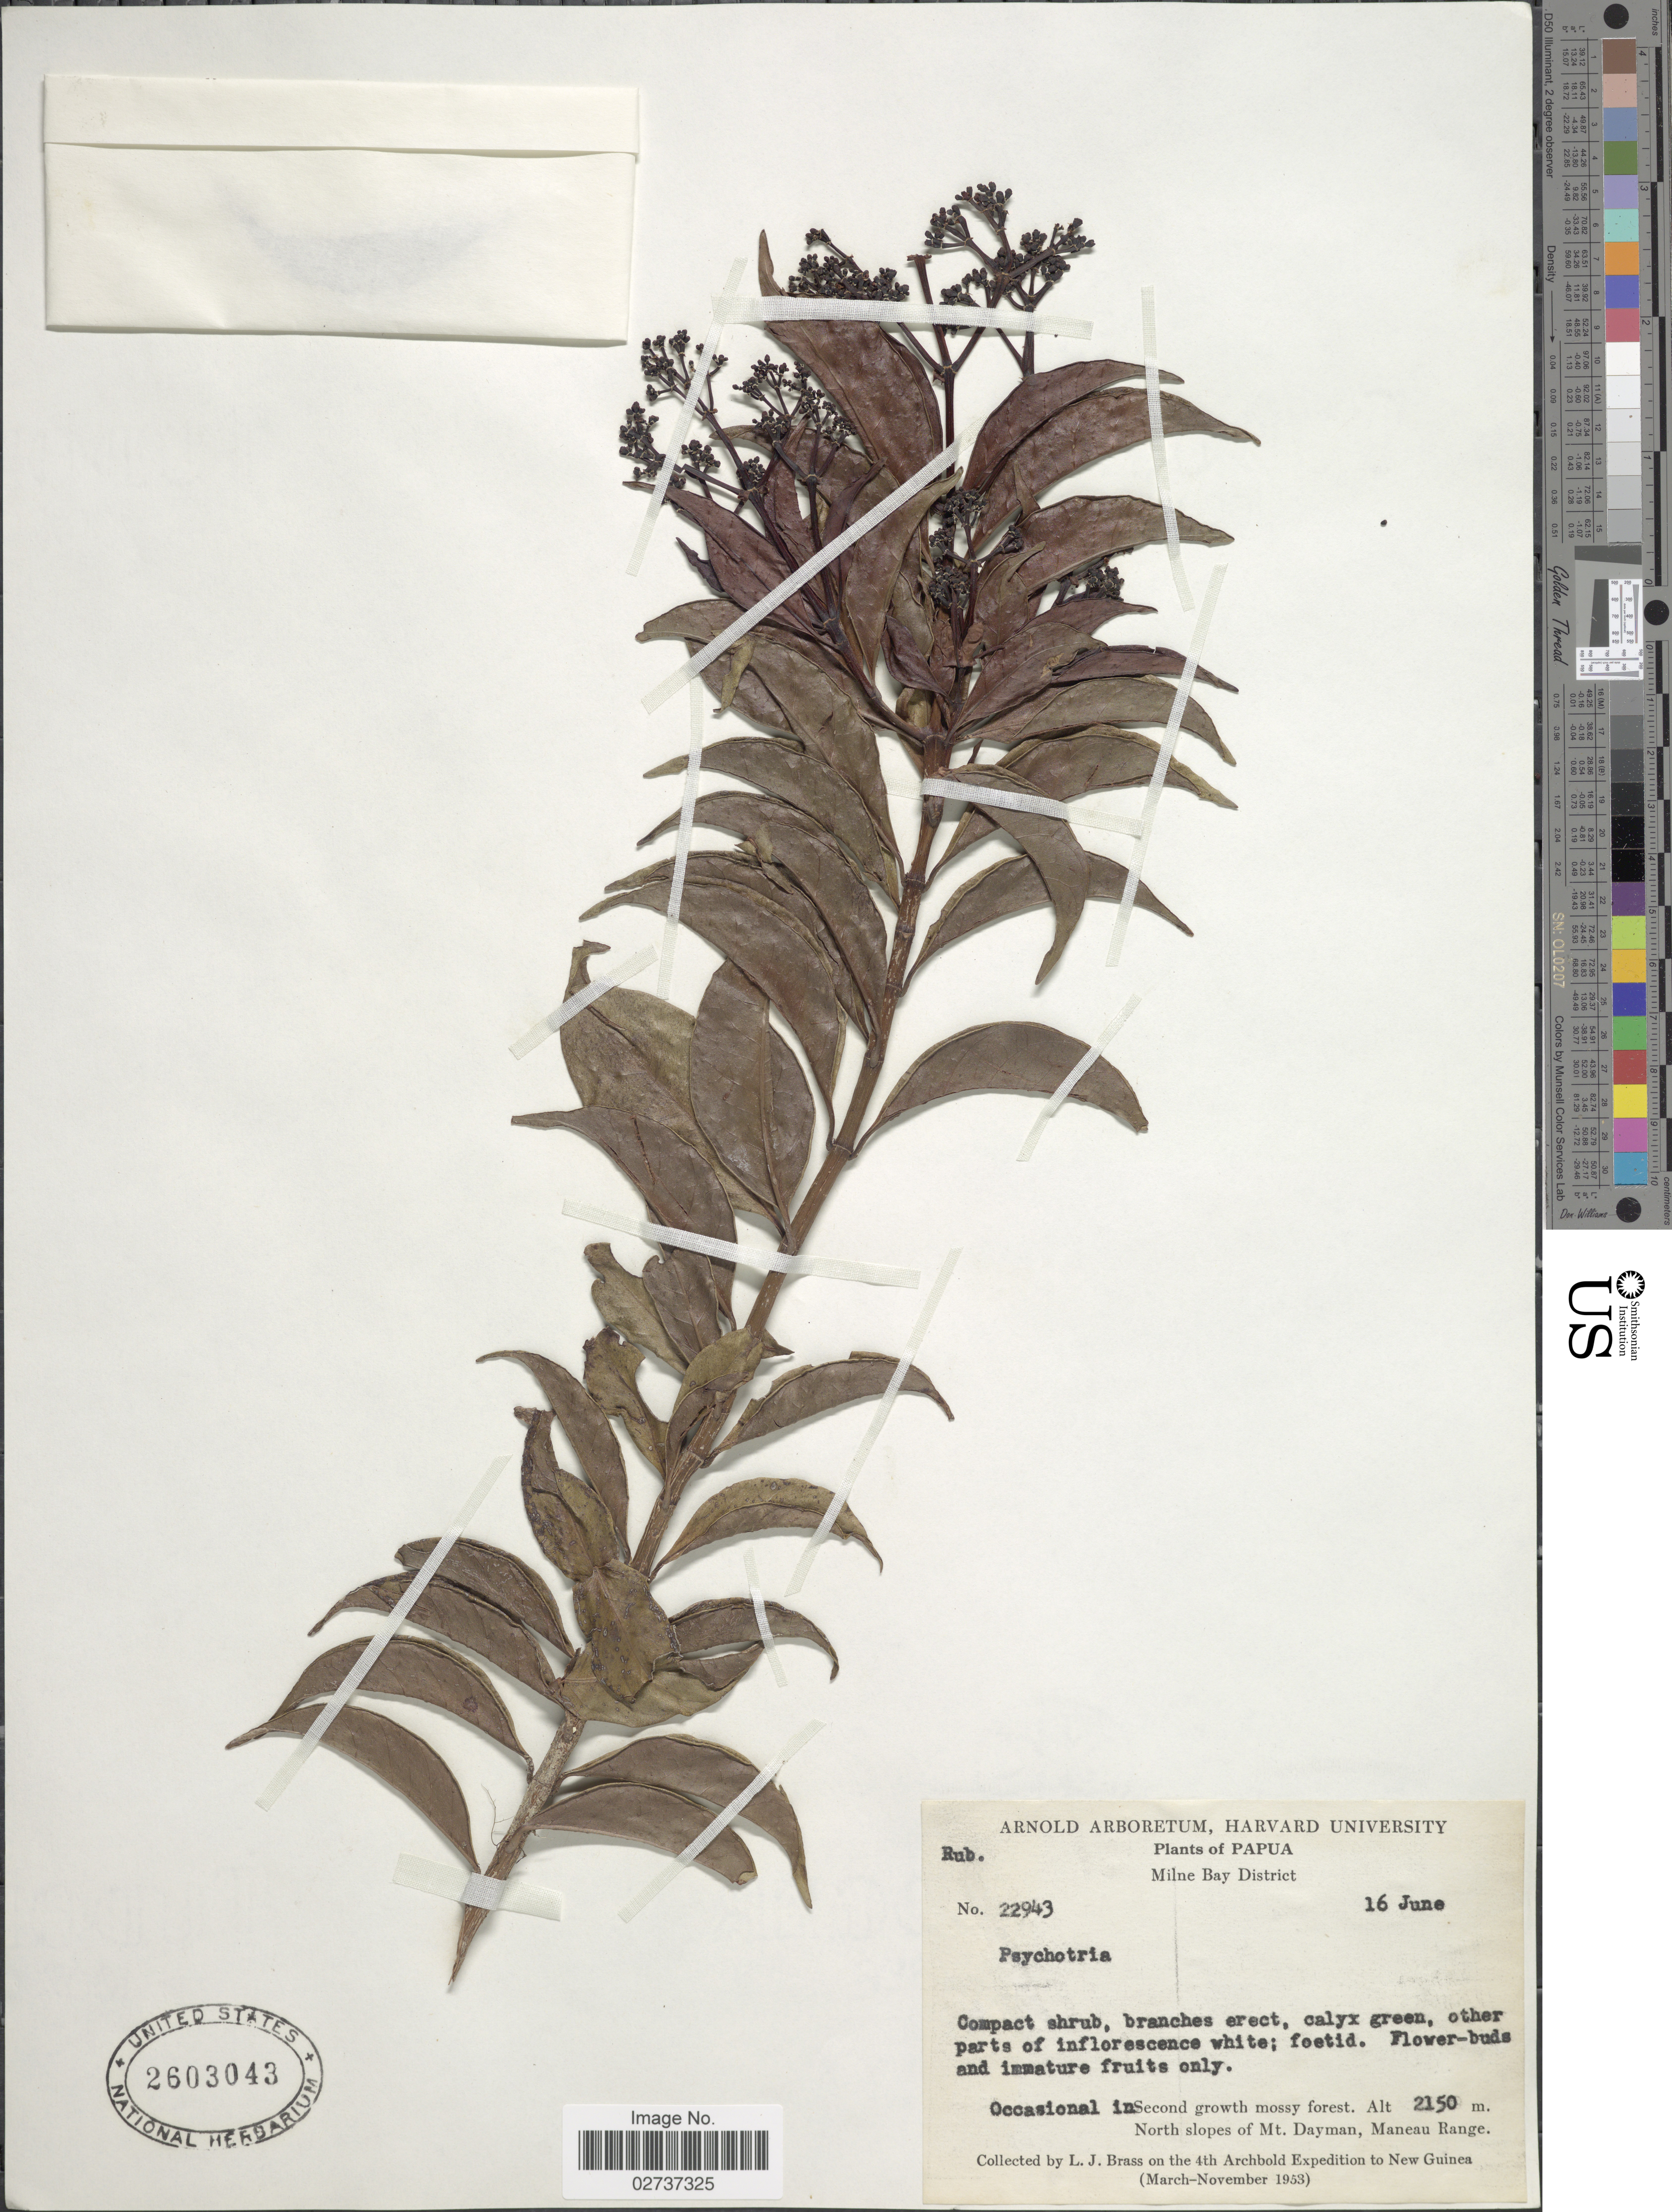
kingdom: Plantae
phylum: Tracheophyta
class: Magnoliopsida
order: Gentianales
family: Rubiaceae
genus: Psychotria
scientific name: Psychotria sp.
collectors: L. J. Brass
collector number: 22943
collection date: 1953-06-16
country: Papua New Guinea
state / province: Milne Bay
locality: Papua. Milne Bay District. North slopes of Mt. Dayman, Maneau Range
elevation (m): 2150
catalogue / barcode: US 2603043